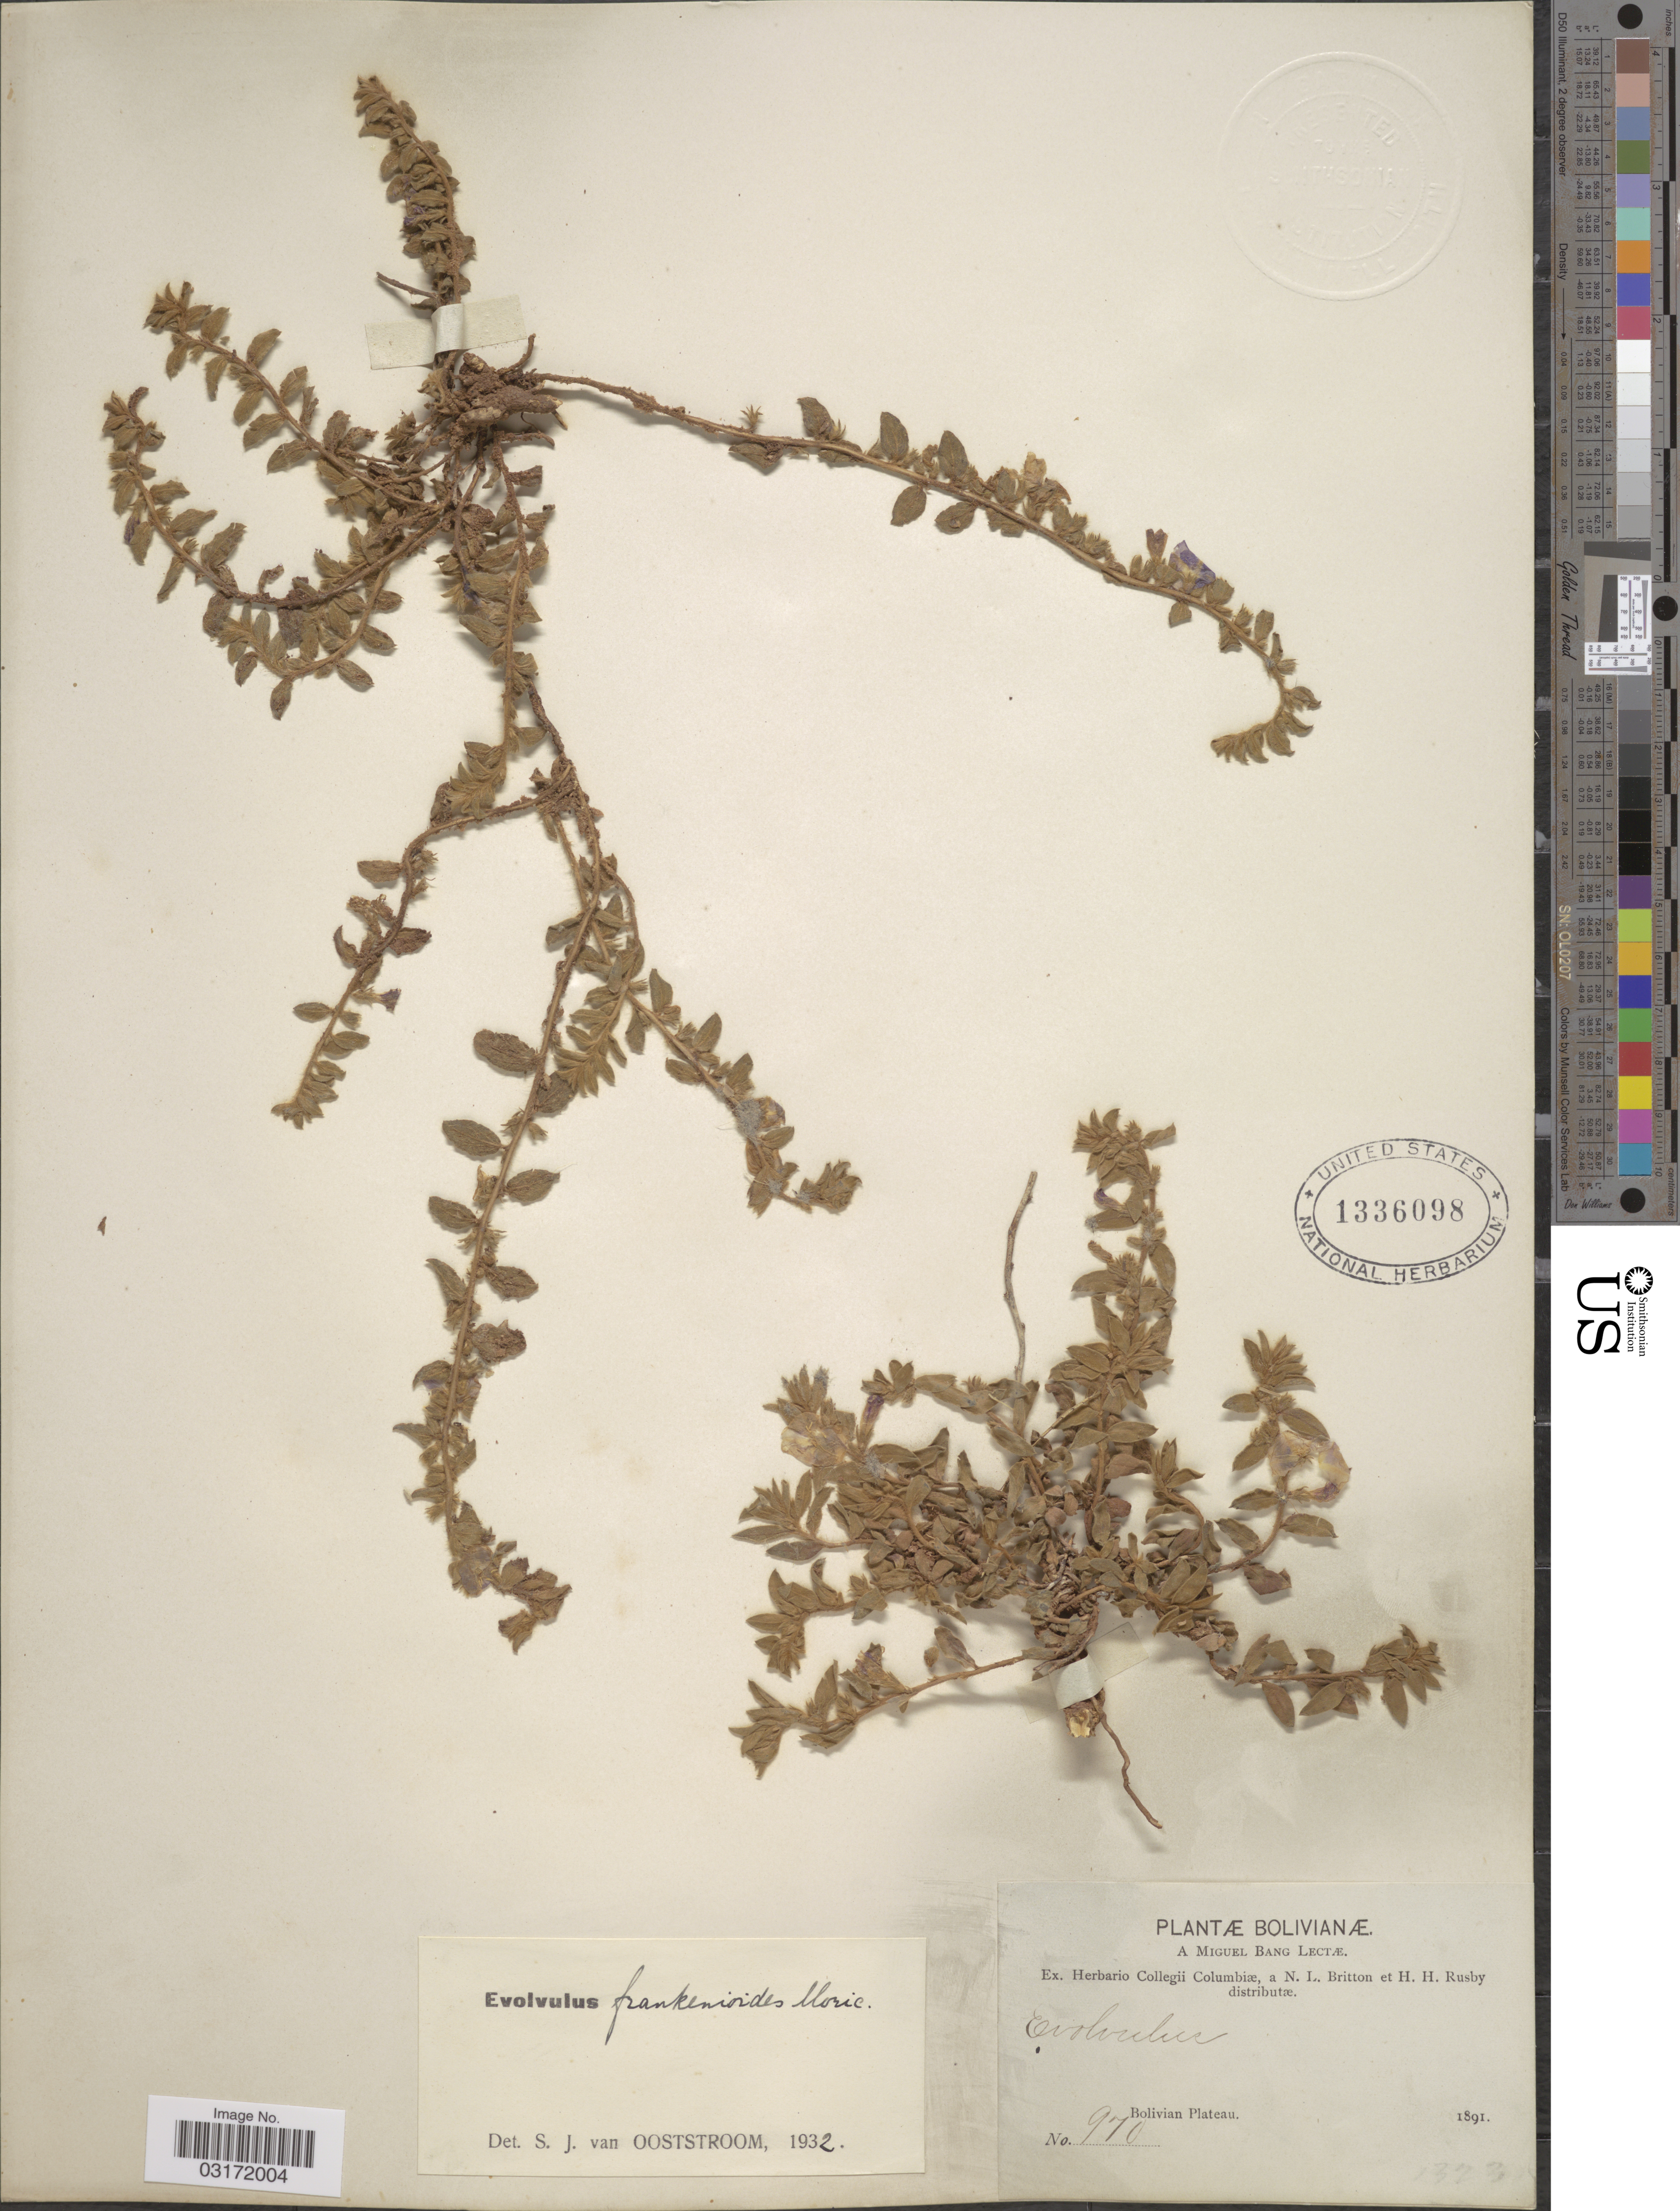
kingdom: Plantae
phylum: Tracheophyta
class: Magnoliopsida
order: Solanales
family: Convolvulaceae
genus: Evolvulus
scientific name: Evolvulus frankenioides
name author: Moric.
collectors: M. Bang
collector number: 970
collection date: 1891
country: Bolivia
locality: Bolivian Plateau.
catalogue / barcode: US 1336098